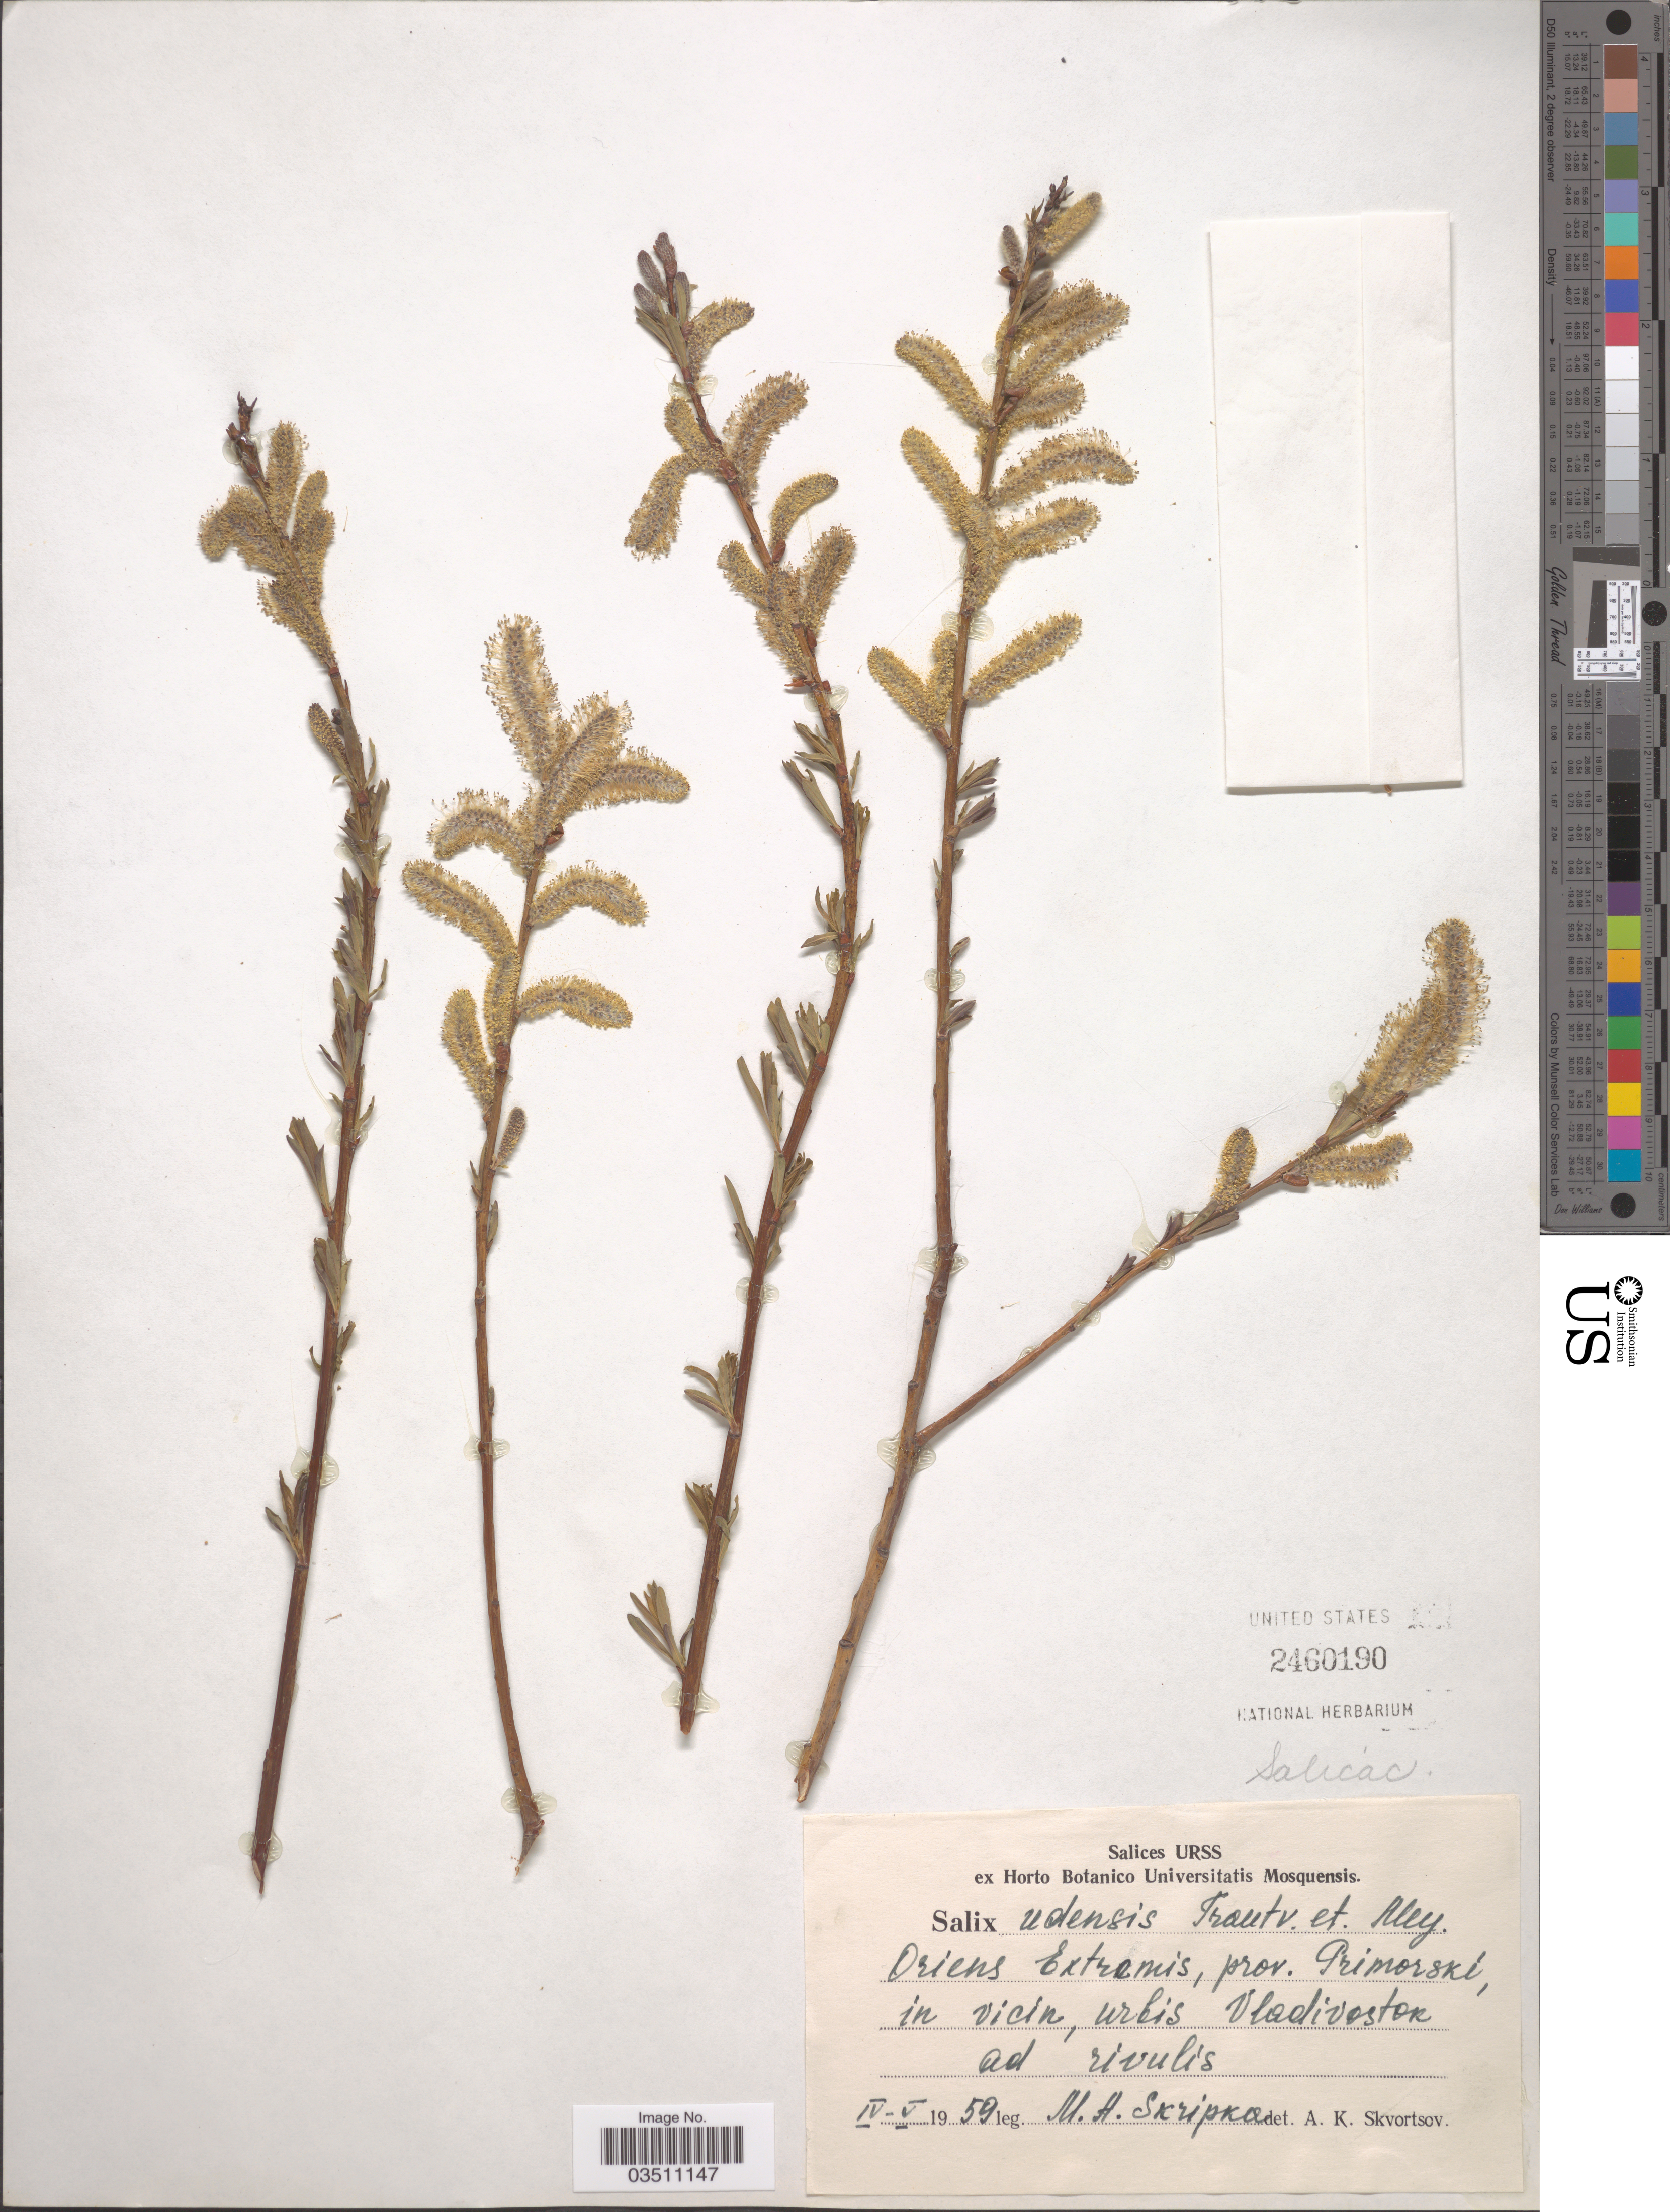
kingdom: Plantae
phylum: Tracheophyta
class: Magnoliopsida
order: Malpighiales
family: Salicaceae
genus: Salix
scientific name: Salix udensis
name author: Trautv. & C.A. Mey.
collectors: M. Skripka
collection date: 1959-04/1959-05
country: Russian Federation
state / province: Primorsky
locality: Oriens Extremis, prov. Primorski, in vicin, urbis Vladivostok ad rivulis.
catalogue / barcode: US 2460190